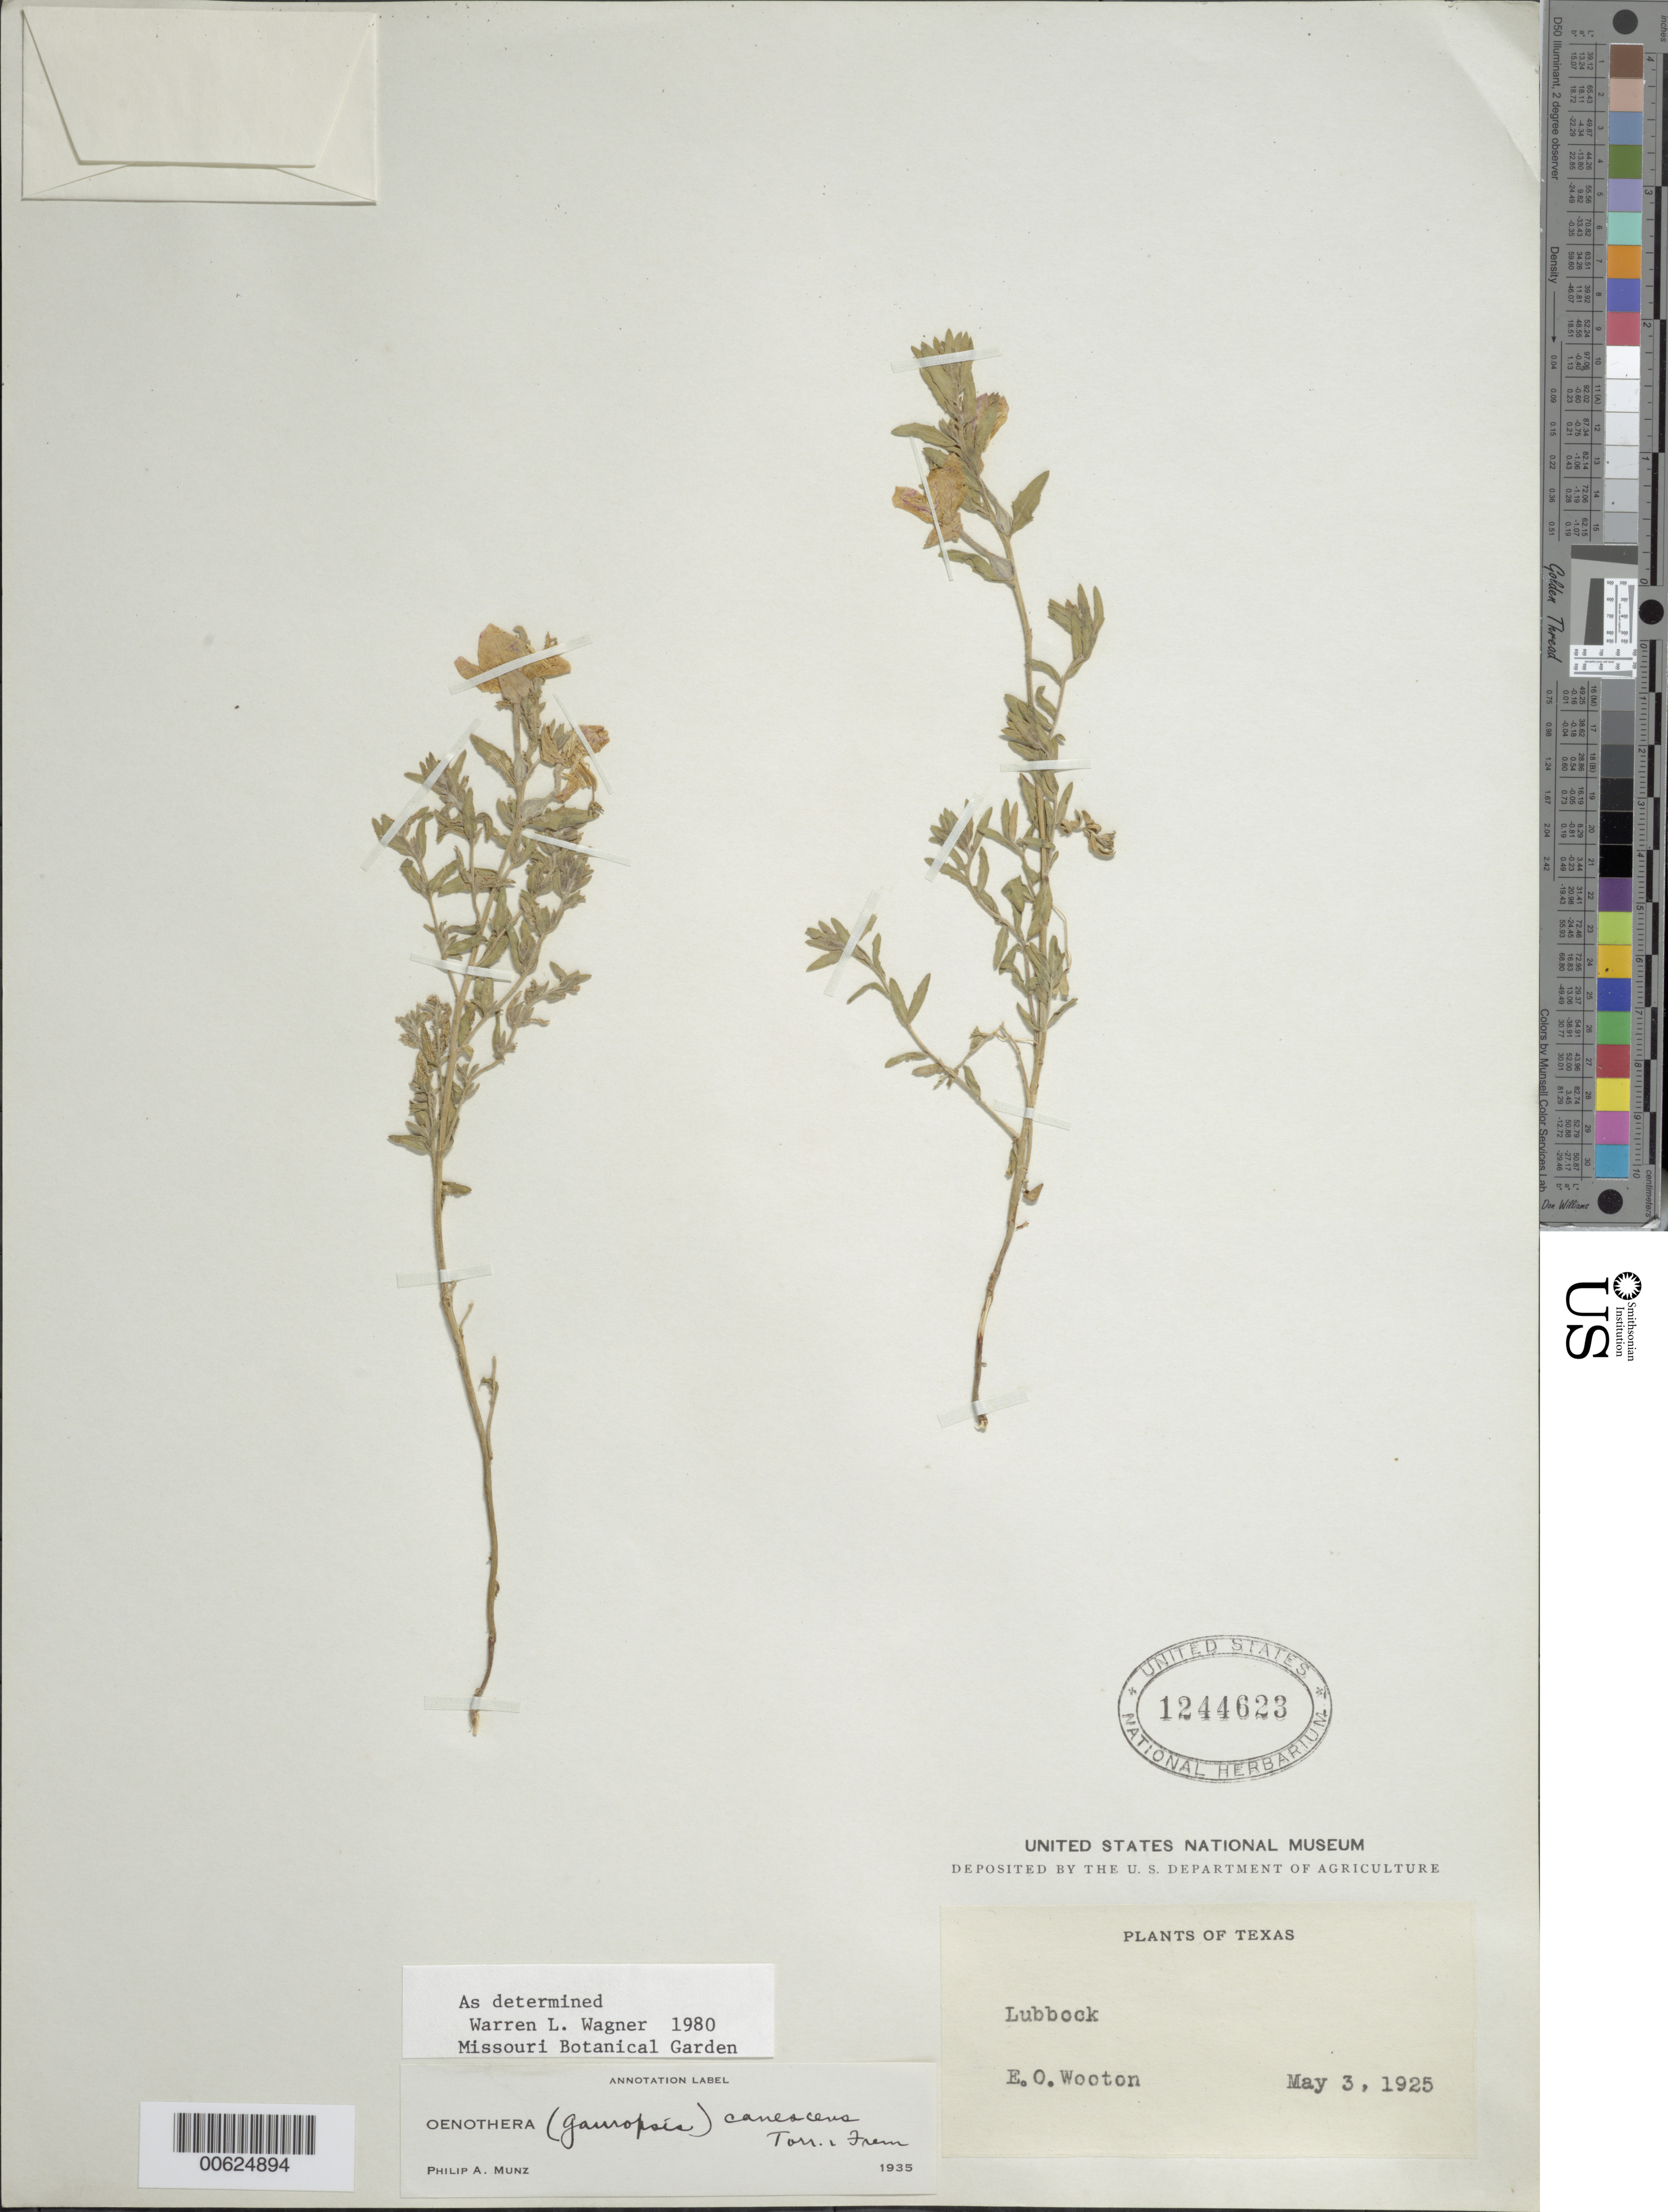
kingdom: Plantae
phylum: Tracheophyta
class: Magnoliopsida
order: Myrtales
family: Onagraceae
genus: Oenothera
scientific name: Oenothera canescens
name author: Torr. & Frém.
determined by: Wagner, W. L., (BOT), Smithsonian Institution - National Museum of Natural History (UNITED STATES)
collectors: E. O. Wooton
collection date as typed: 03 May 1925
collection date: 1925-05-03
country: United States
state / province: Texas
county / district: Lubbock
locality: Lubbock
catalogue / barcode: US 1244623